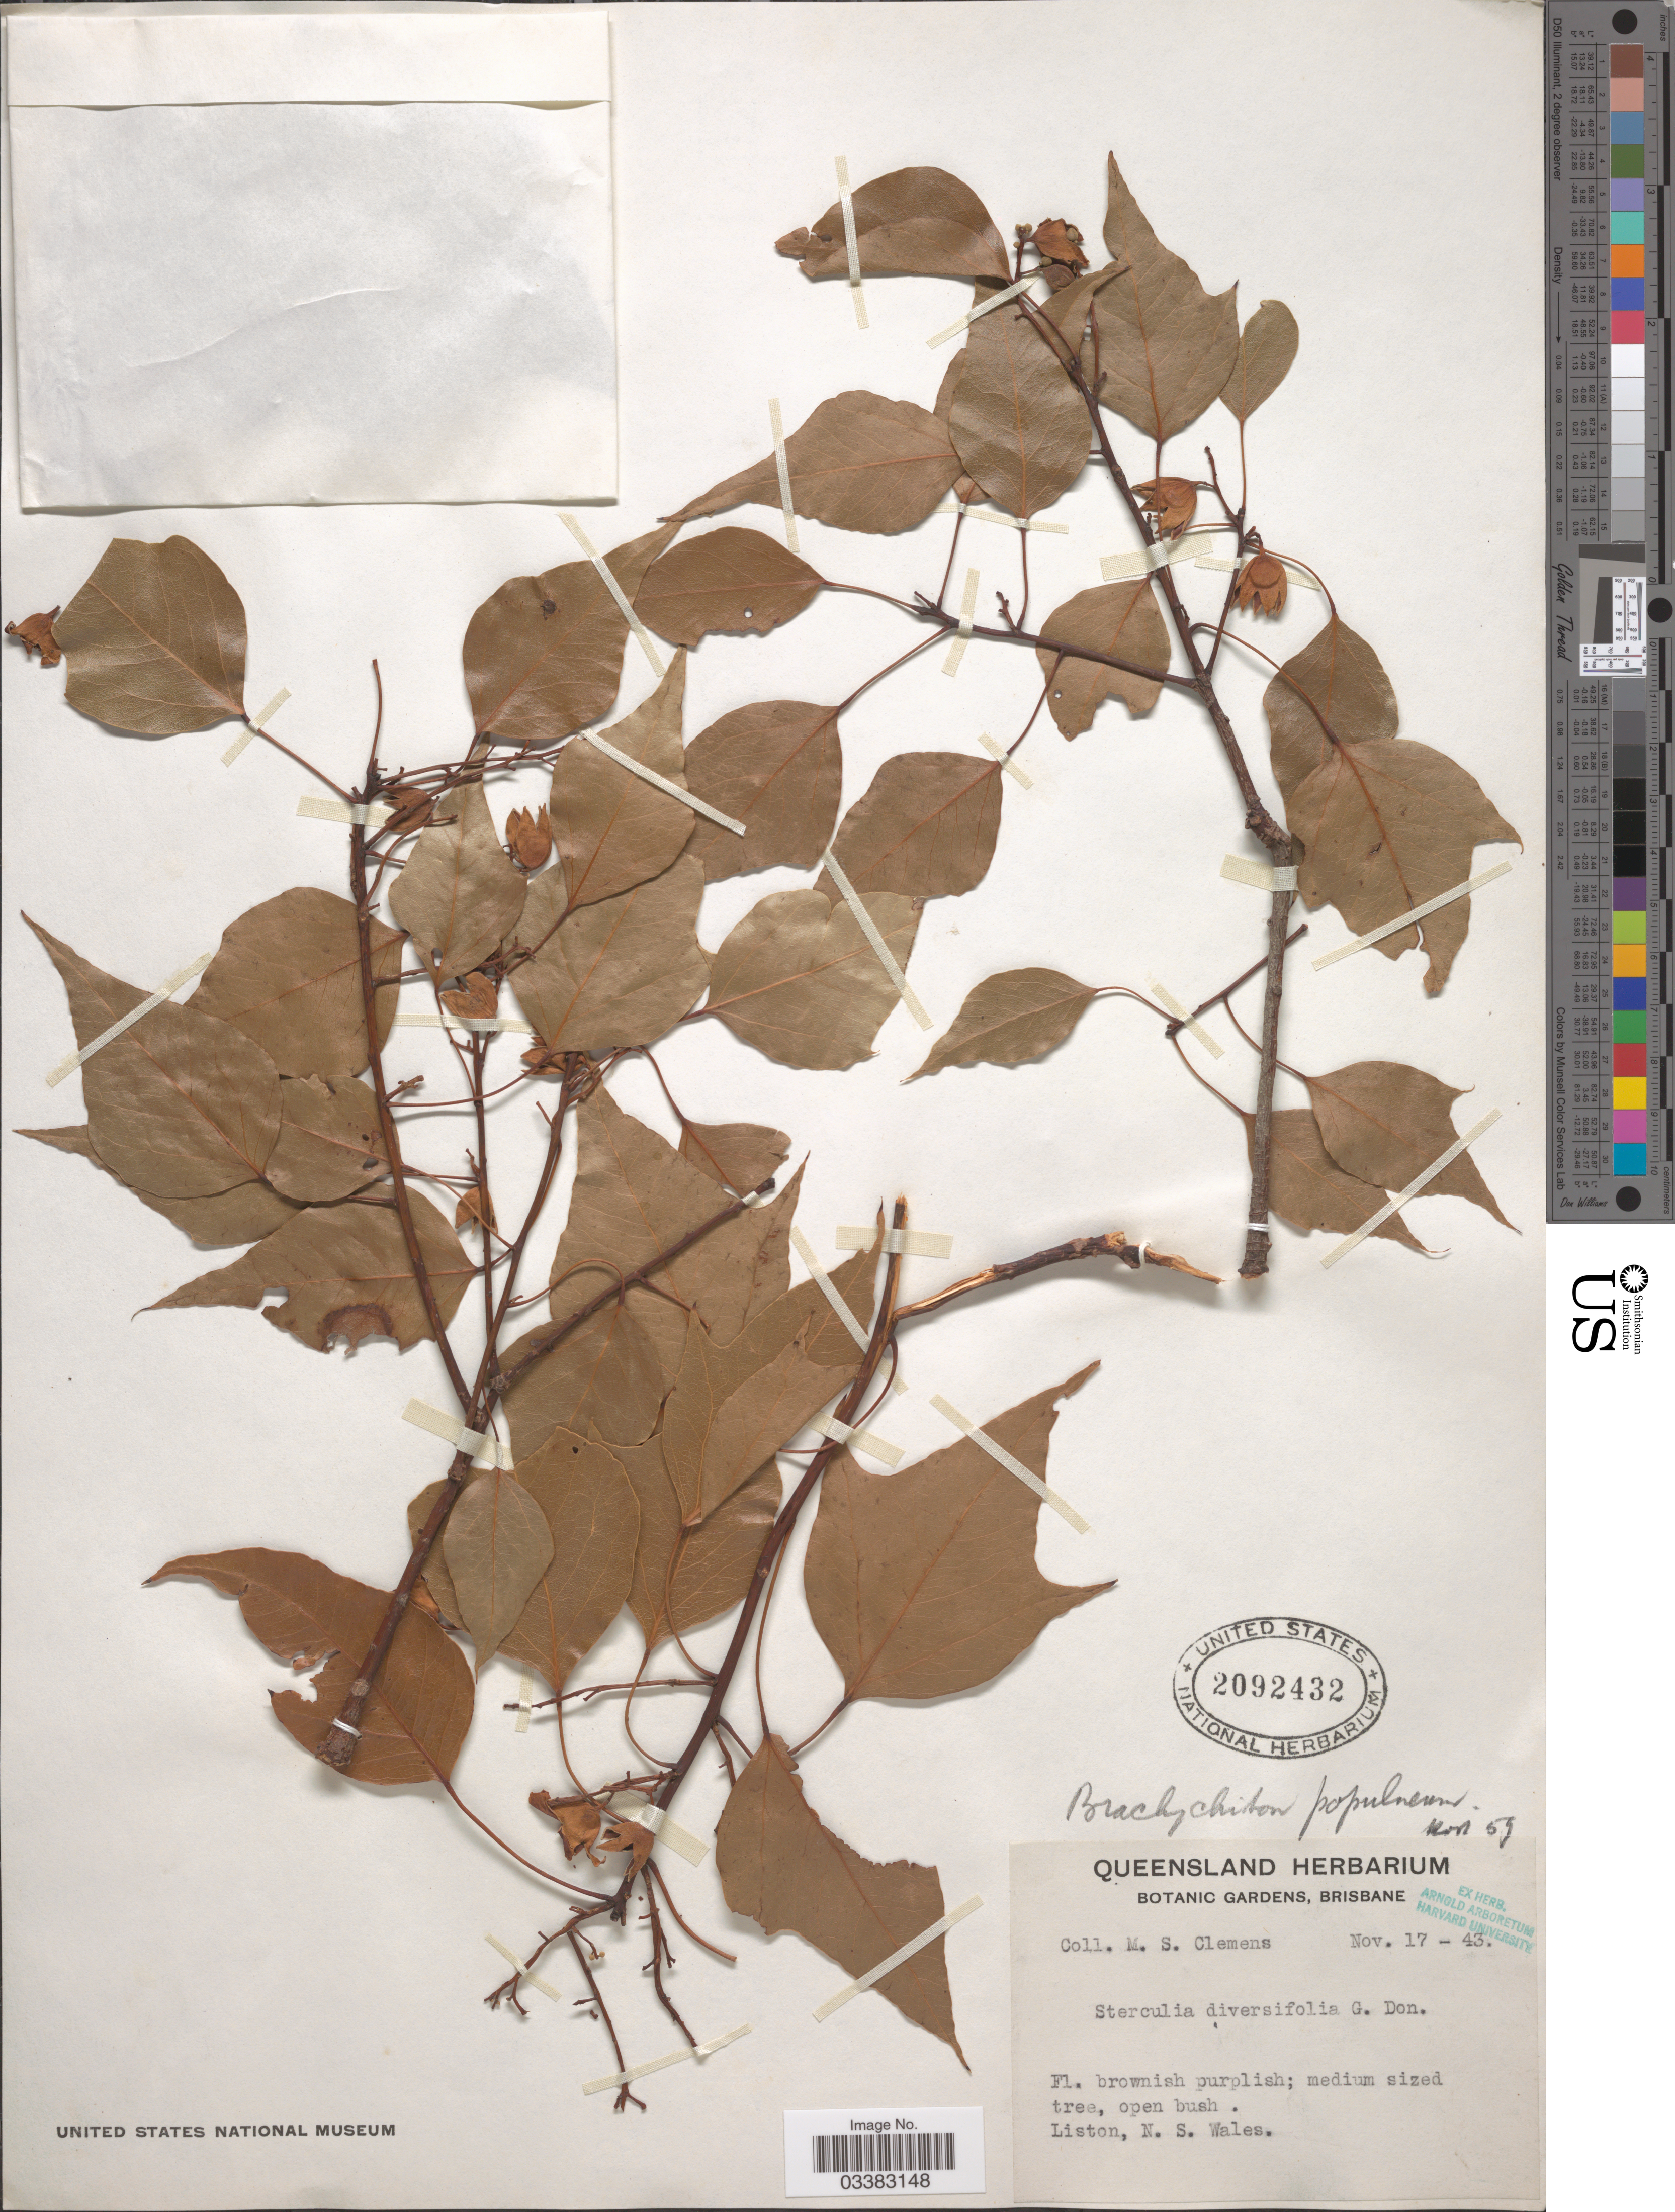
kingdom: Plantae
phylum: Tracheophyta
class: Magnoliopsida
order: Malvales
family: Malvaceae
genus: Brachychiton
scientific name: Brachychiton populneus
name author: (Schott & Endl.) R. Br.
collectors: M. S. Clemens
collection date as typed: Transcribed d/m/y: 17/11/43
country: Australia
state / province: New South Wales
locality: Liston, N. S. Wales.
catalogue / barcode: US 2092432